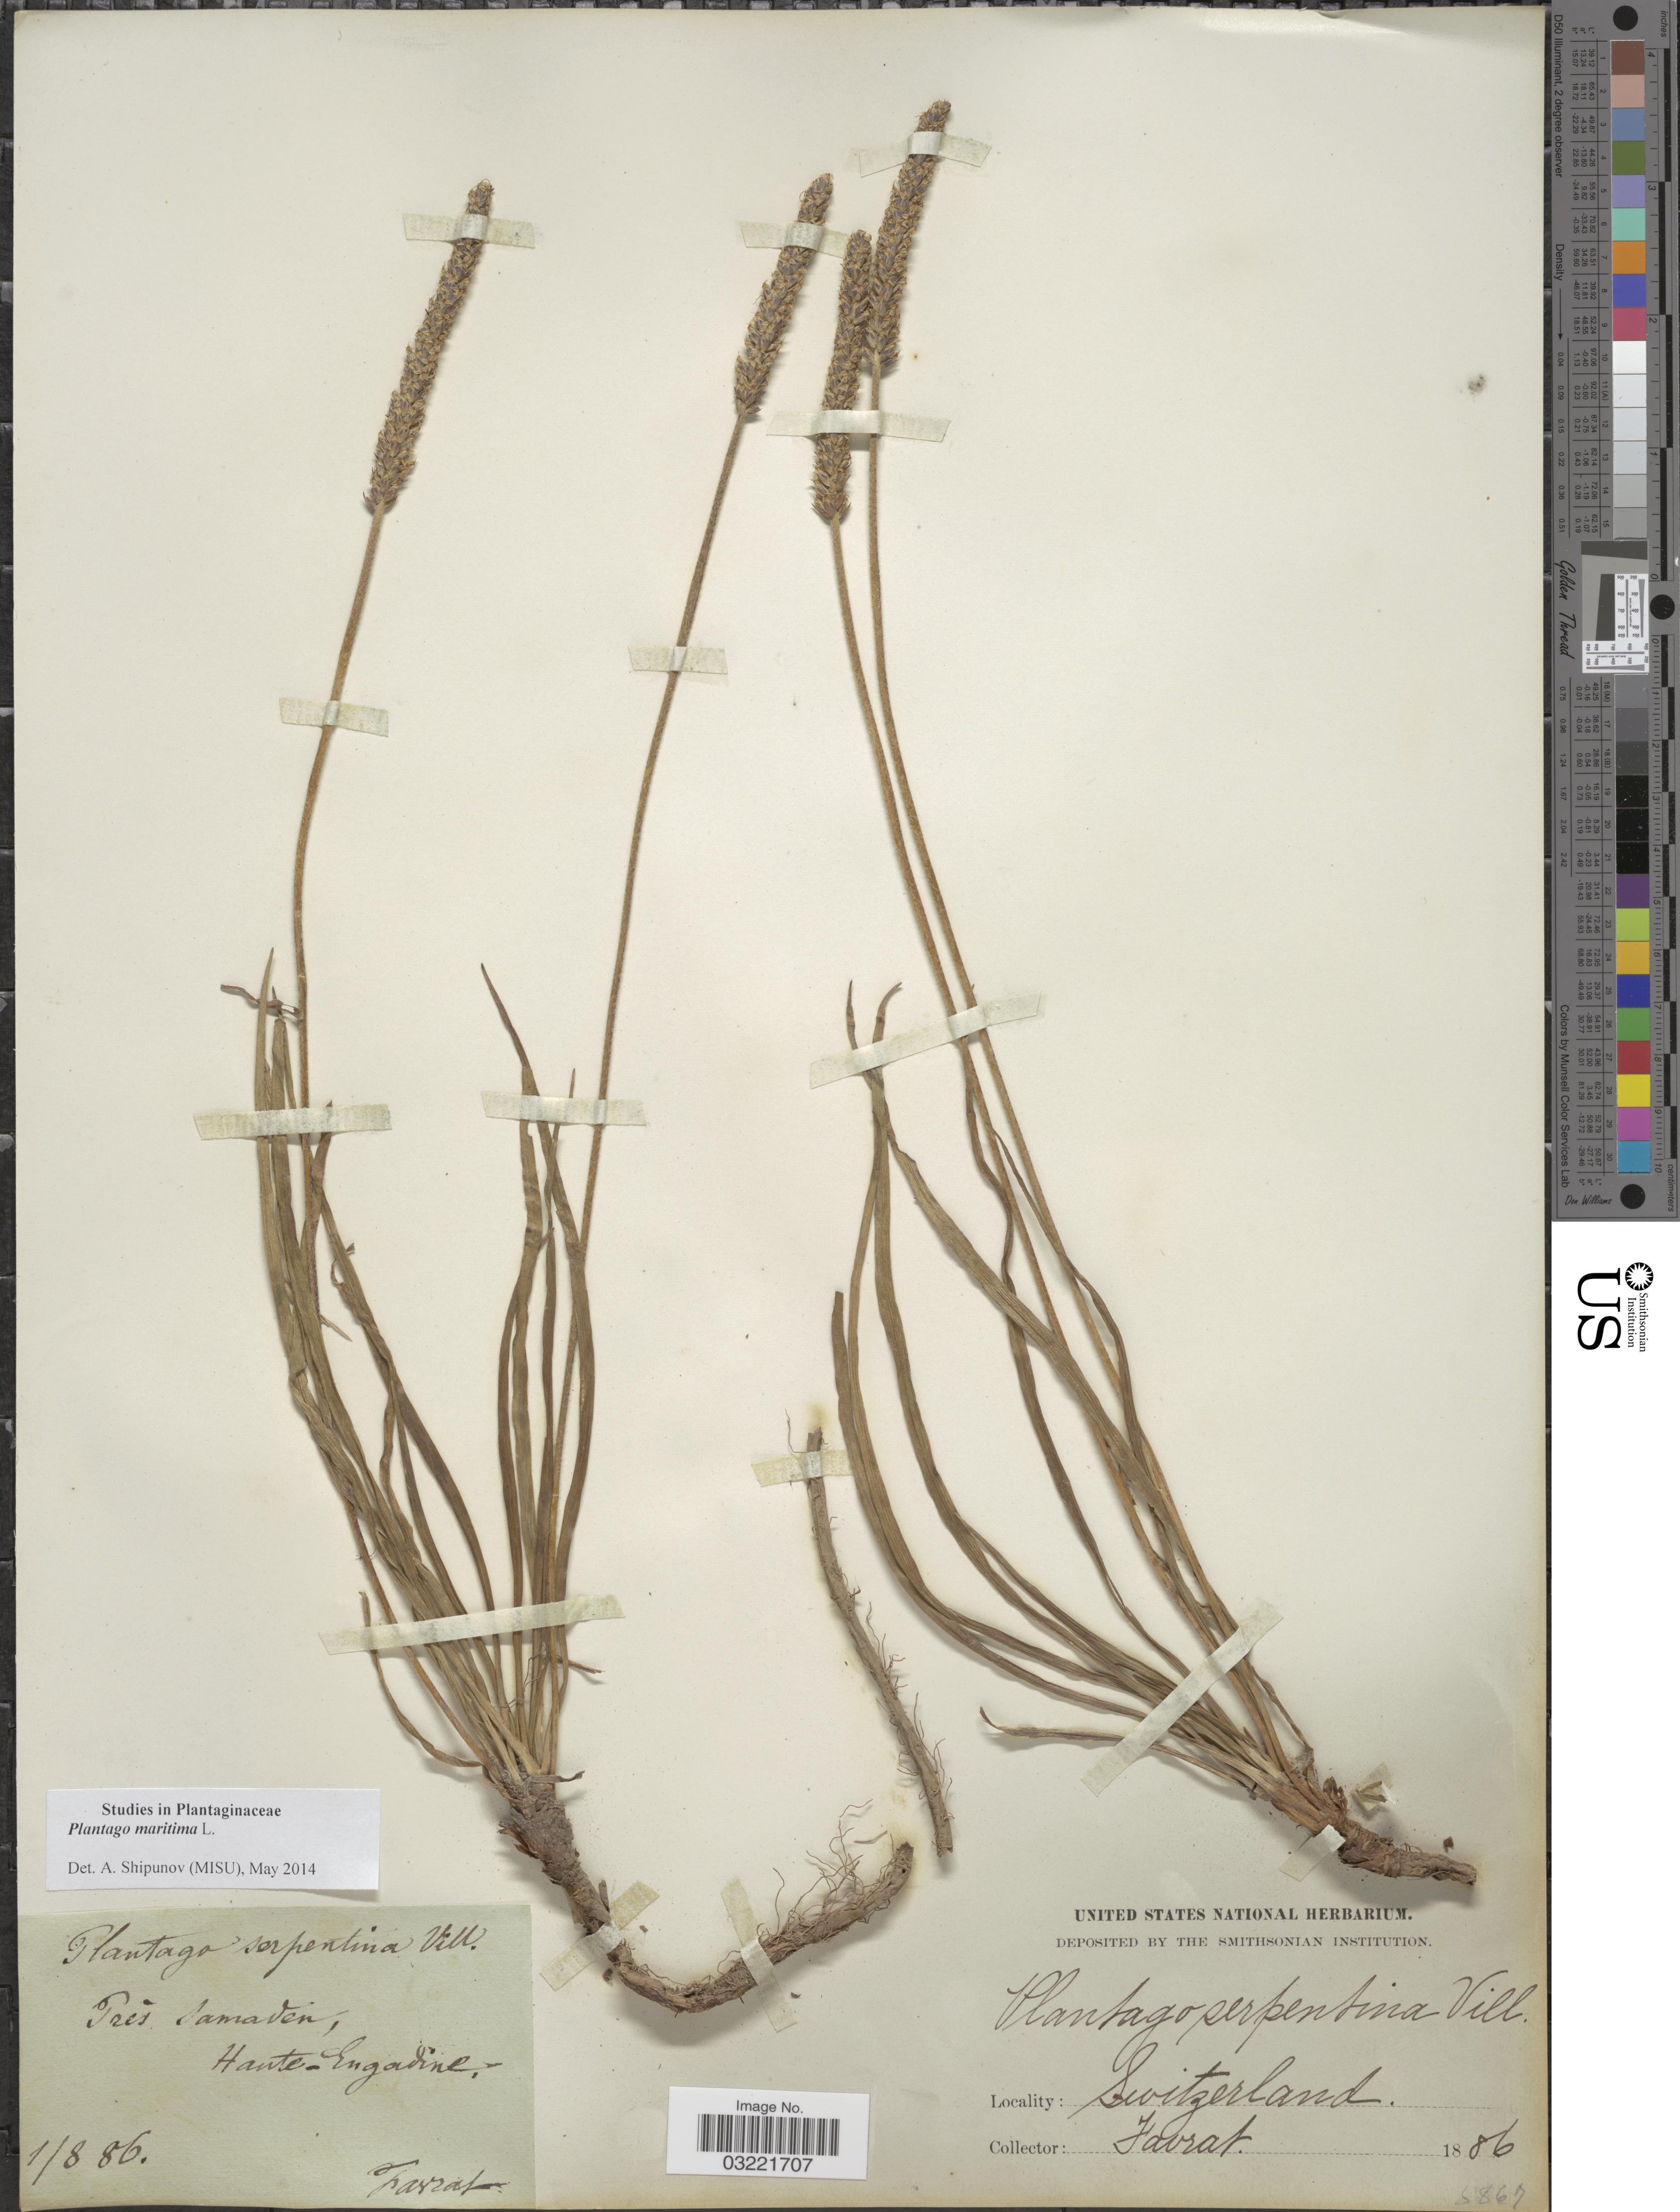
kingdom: Plantae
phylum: Tracheophyta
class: Magnoliopsida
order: Lamiales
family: Plantaginaceae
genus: Plantago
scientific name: Plantago maritima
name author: L.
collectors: L. Favrat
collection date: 1886-01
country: Switzerland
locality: Prés Samaden. haute-Engadine.